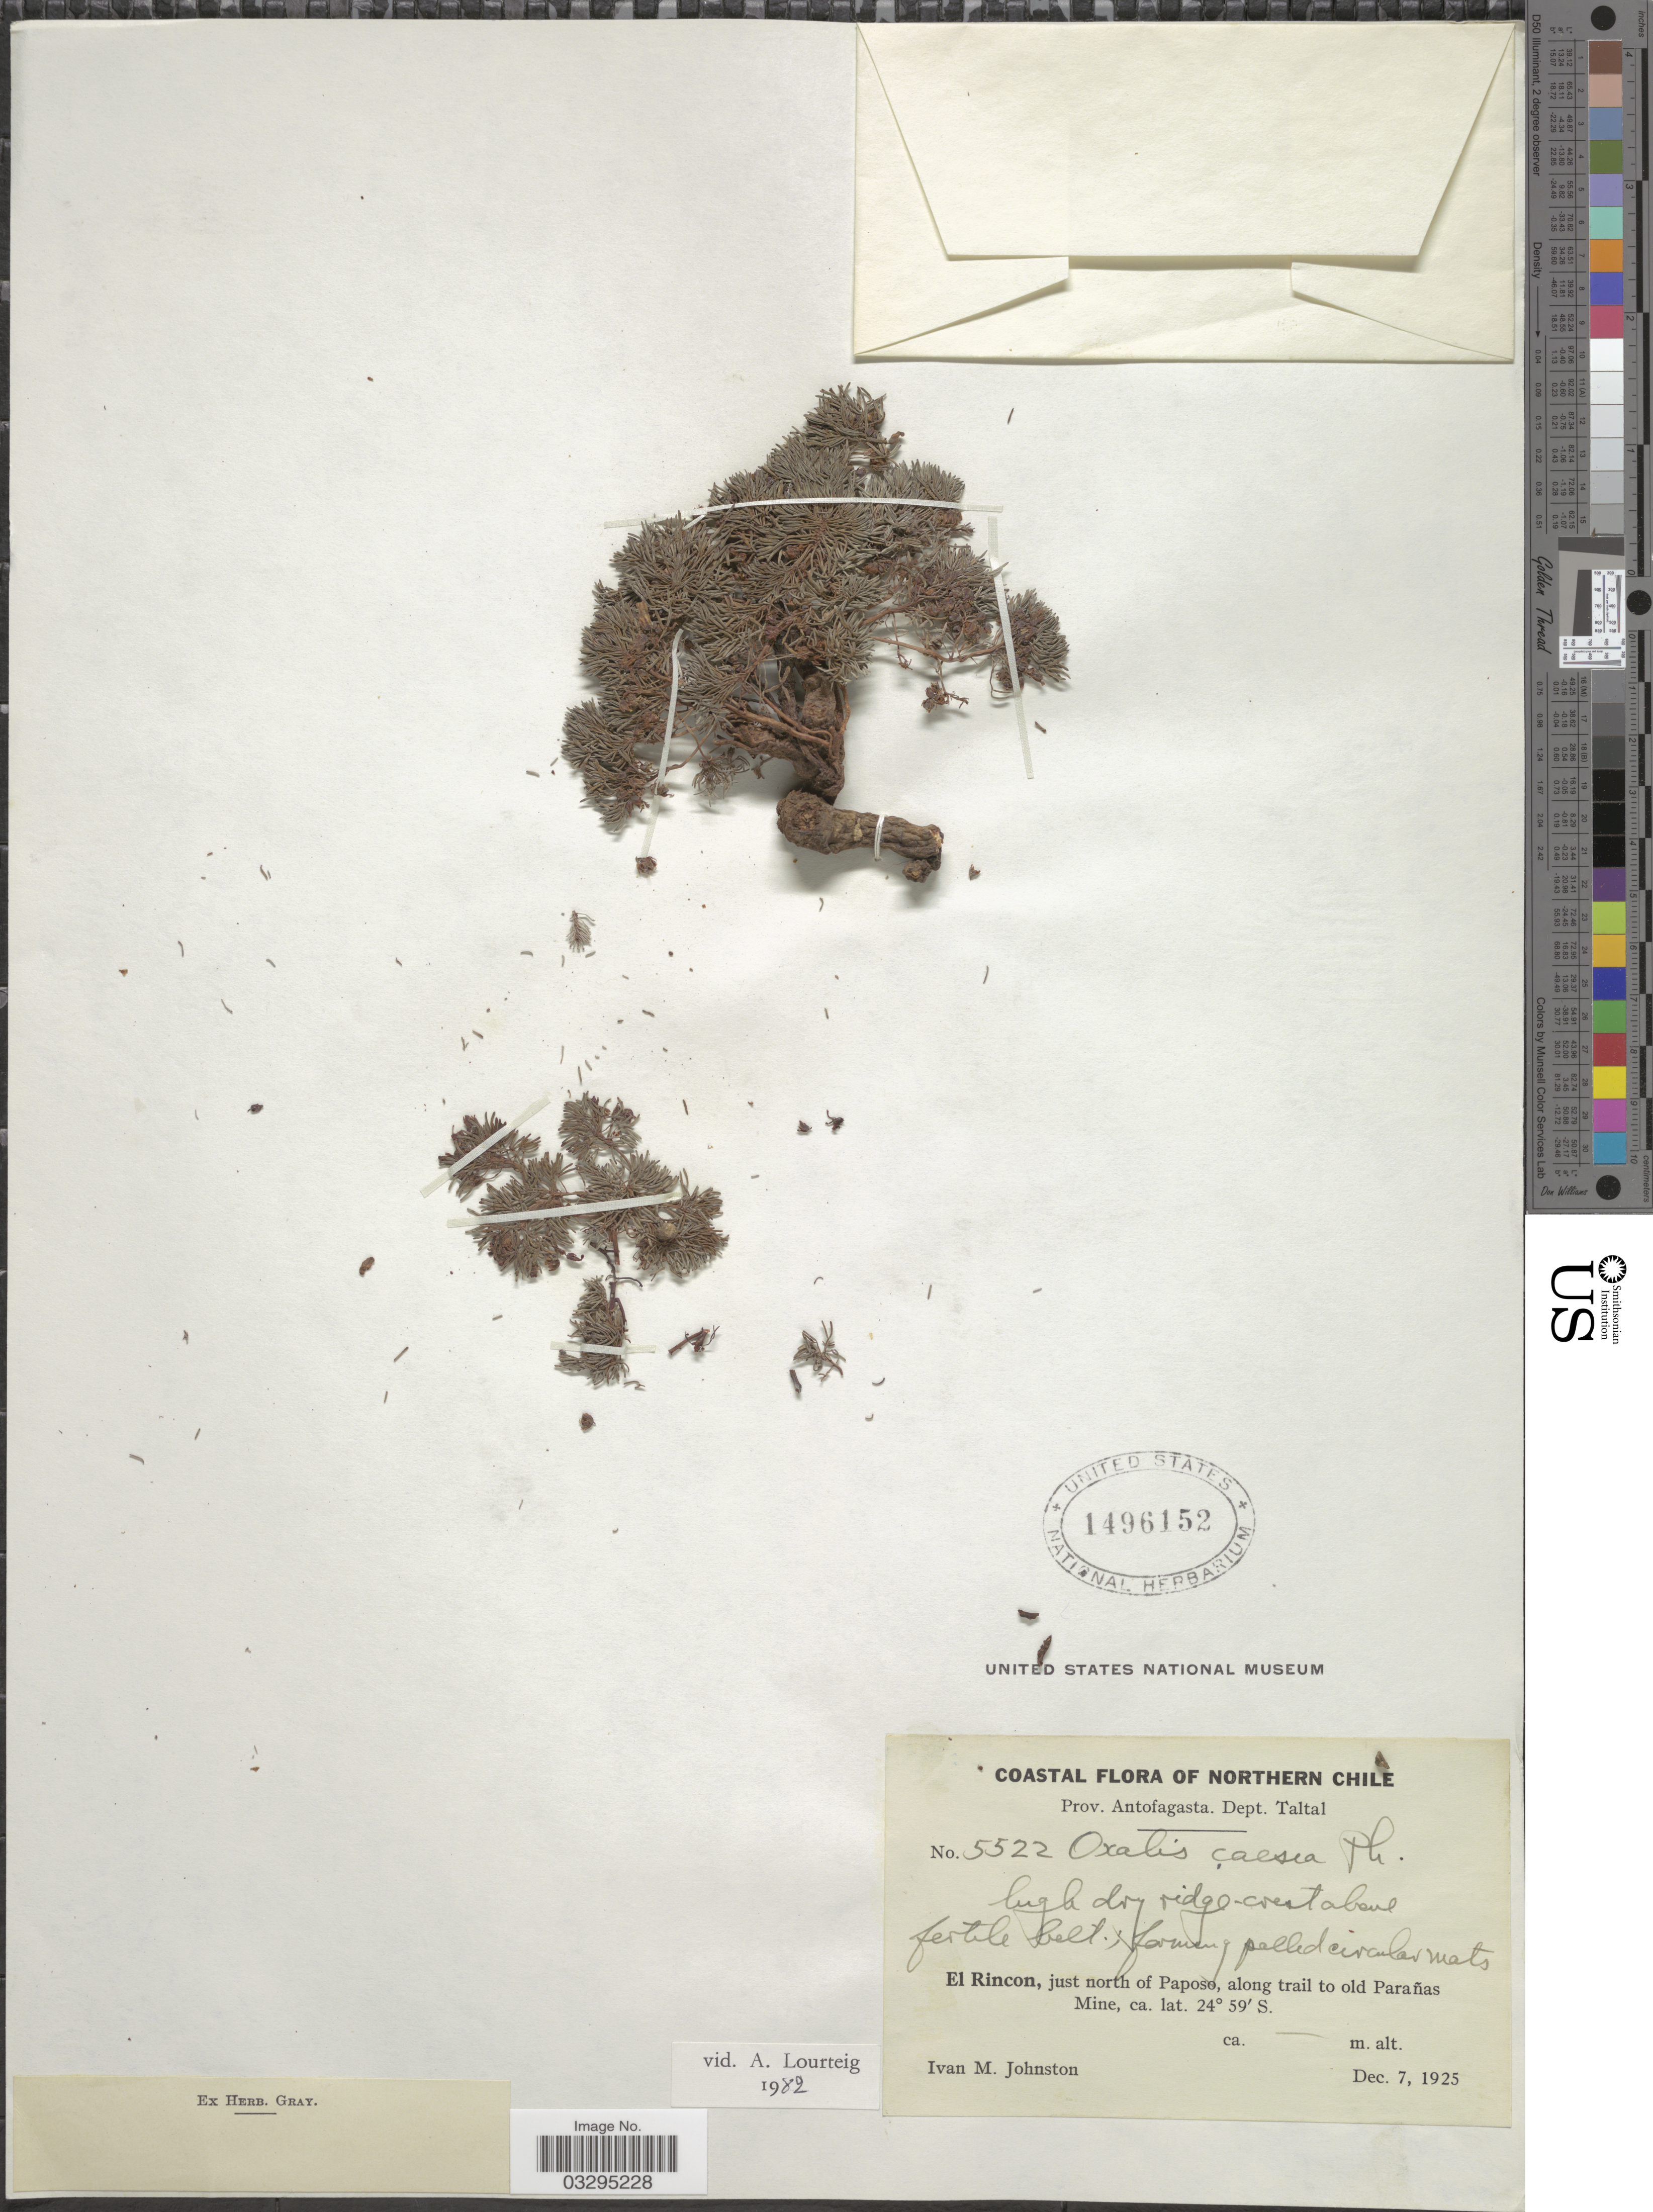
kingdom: Plantae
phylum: Tracheophyta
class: Magnoliopsida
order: Oxalidales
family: Oxalidaceae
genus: Oxalis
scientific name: Oxalis caesia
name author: Phil.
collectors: I.M. Johnston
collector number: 5522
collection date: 1925-12-07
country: Chile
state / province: Antofagasta (II)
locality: Northern Chile. Dept. Taltal. El Rincon, just north of Paposo, along trail to old Parañas Mine.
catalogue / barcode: US 1496152